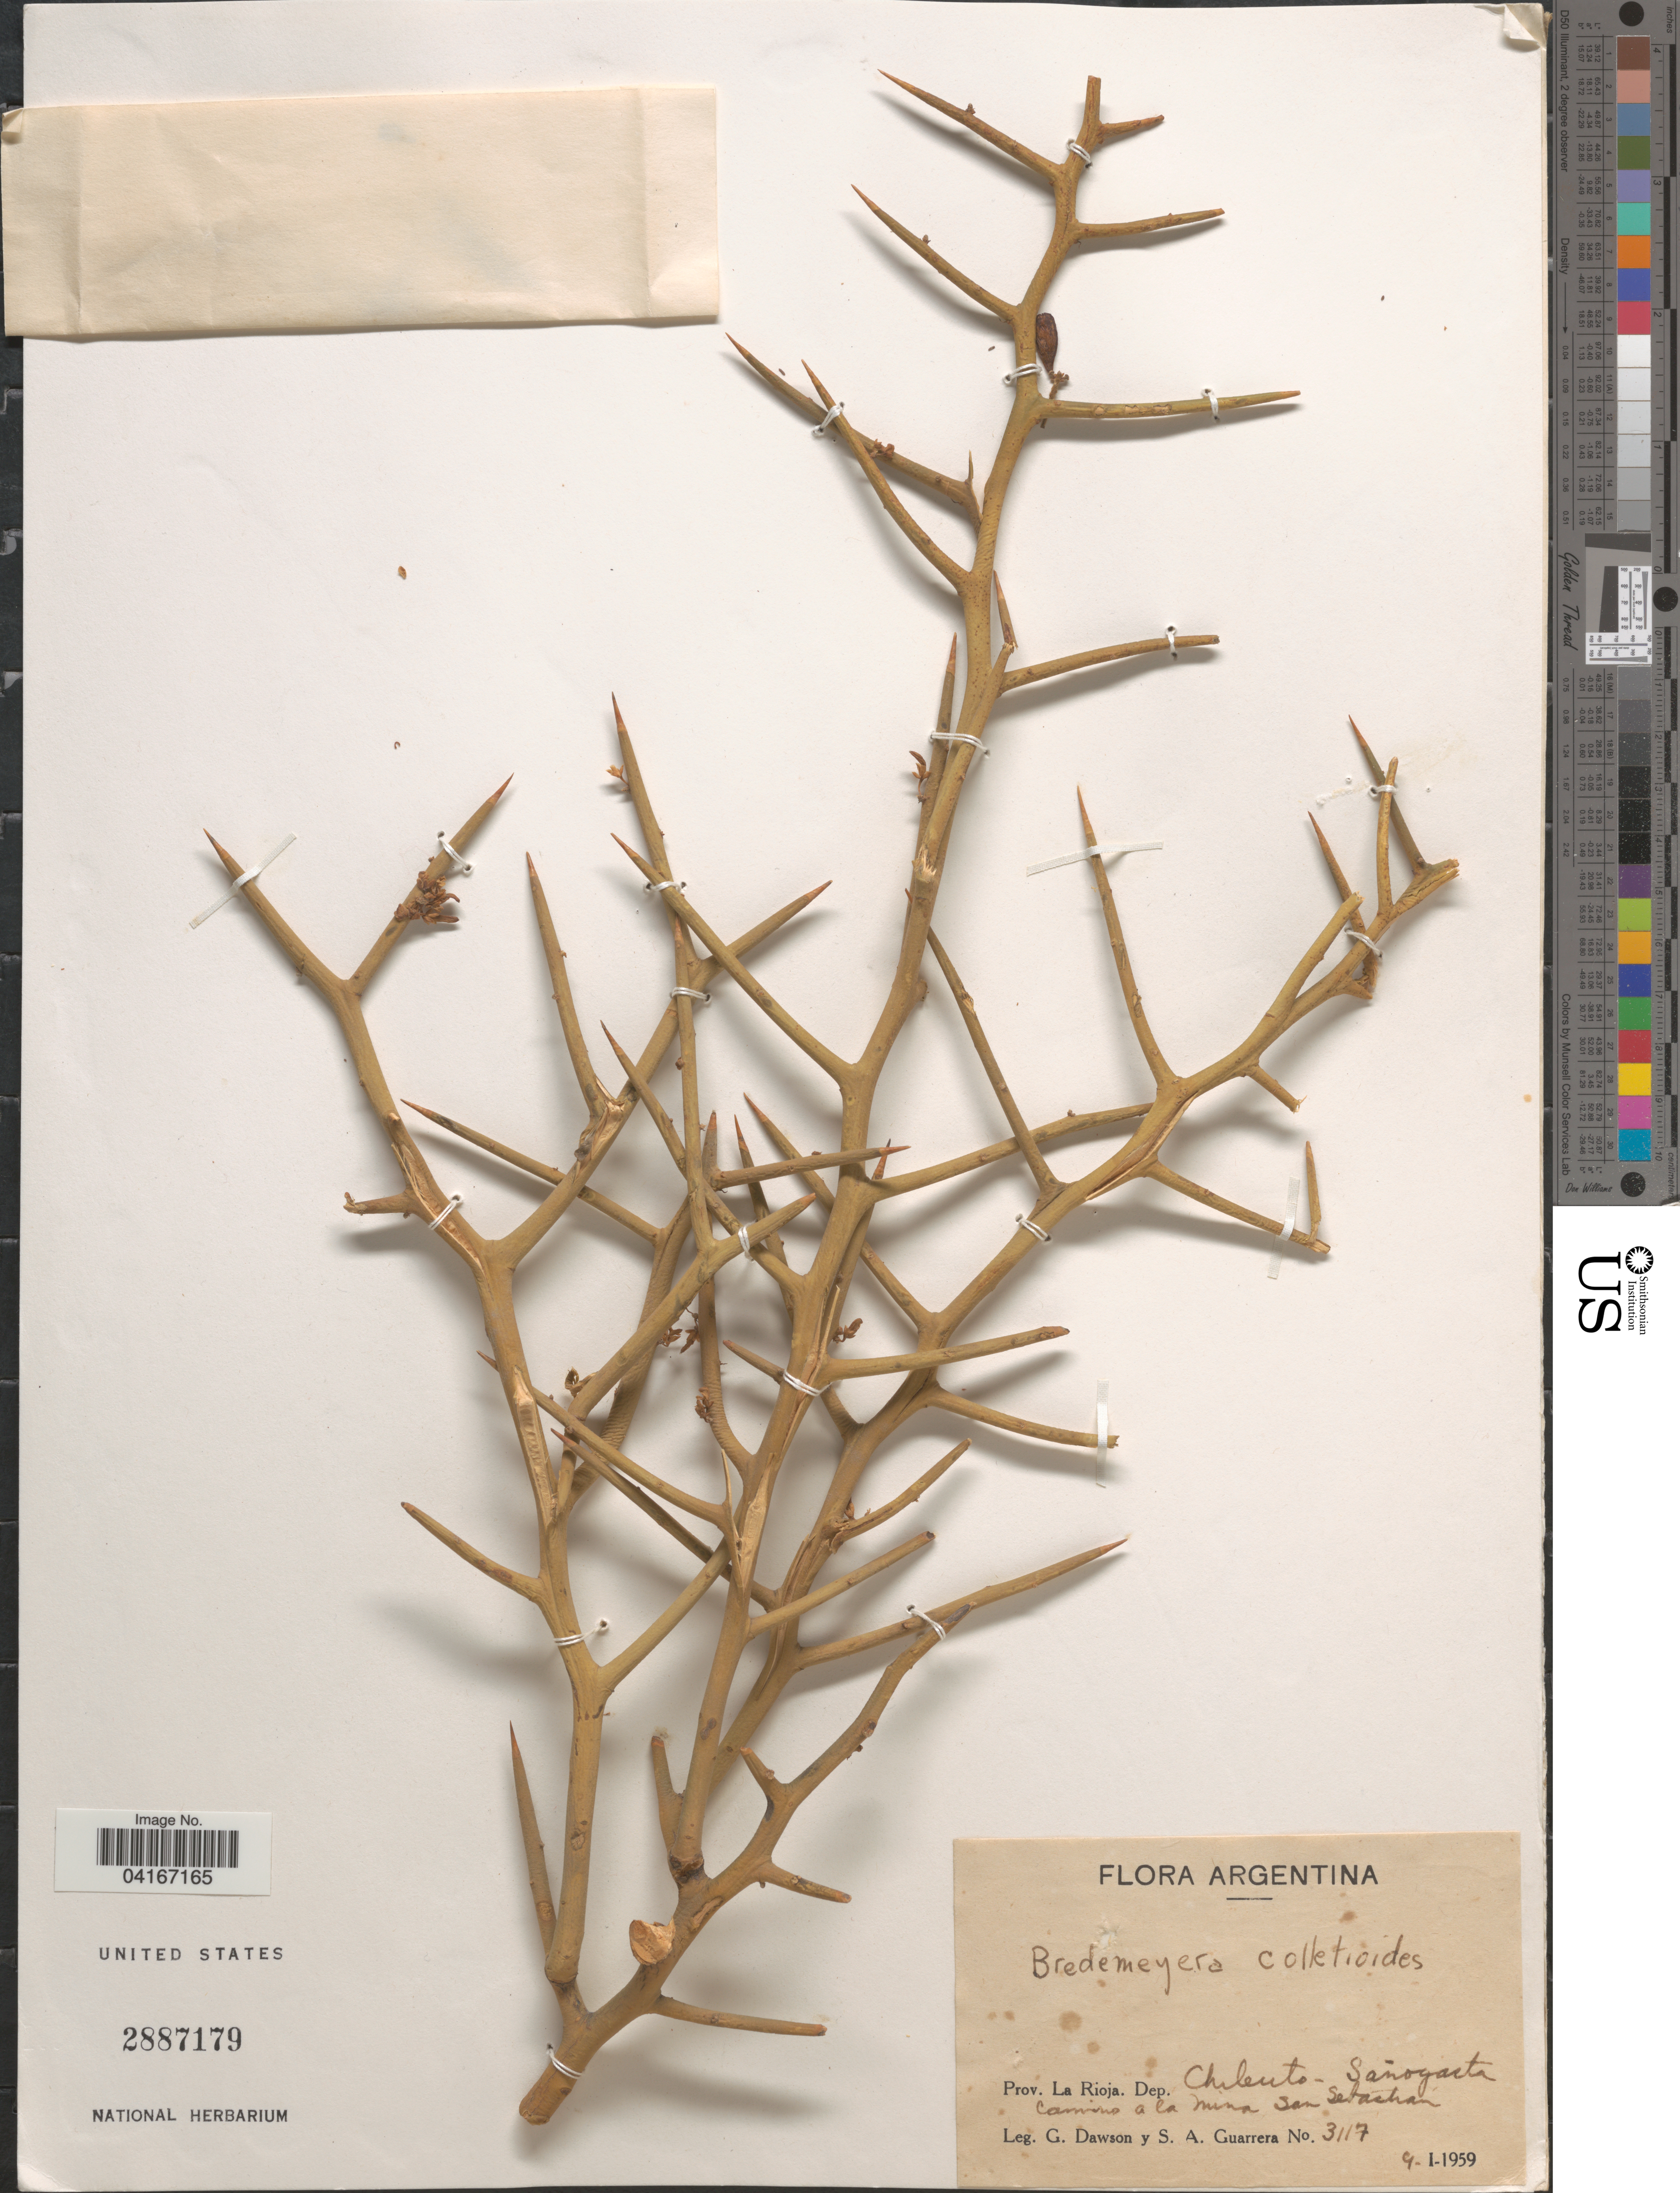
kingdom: Plantae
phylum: Tracheophyta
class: Magnoliopsida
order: Fabales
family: Polygalaceae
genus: Hualania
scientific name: Hualania colletioides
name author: Phil.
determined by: Strong, Mark T., (BOT), Smithsonian Institution - National Museum of Natural History (UNITED STATES)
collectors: G. Dawson & S. Guarrera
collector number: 3117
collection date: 1959-01-09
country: Argentina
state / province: La Rioja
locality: Dep. Chilecito-Sañogasta. Camino a la Mina San Sebastian.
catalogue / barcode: US 2887179